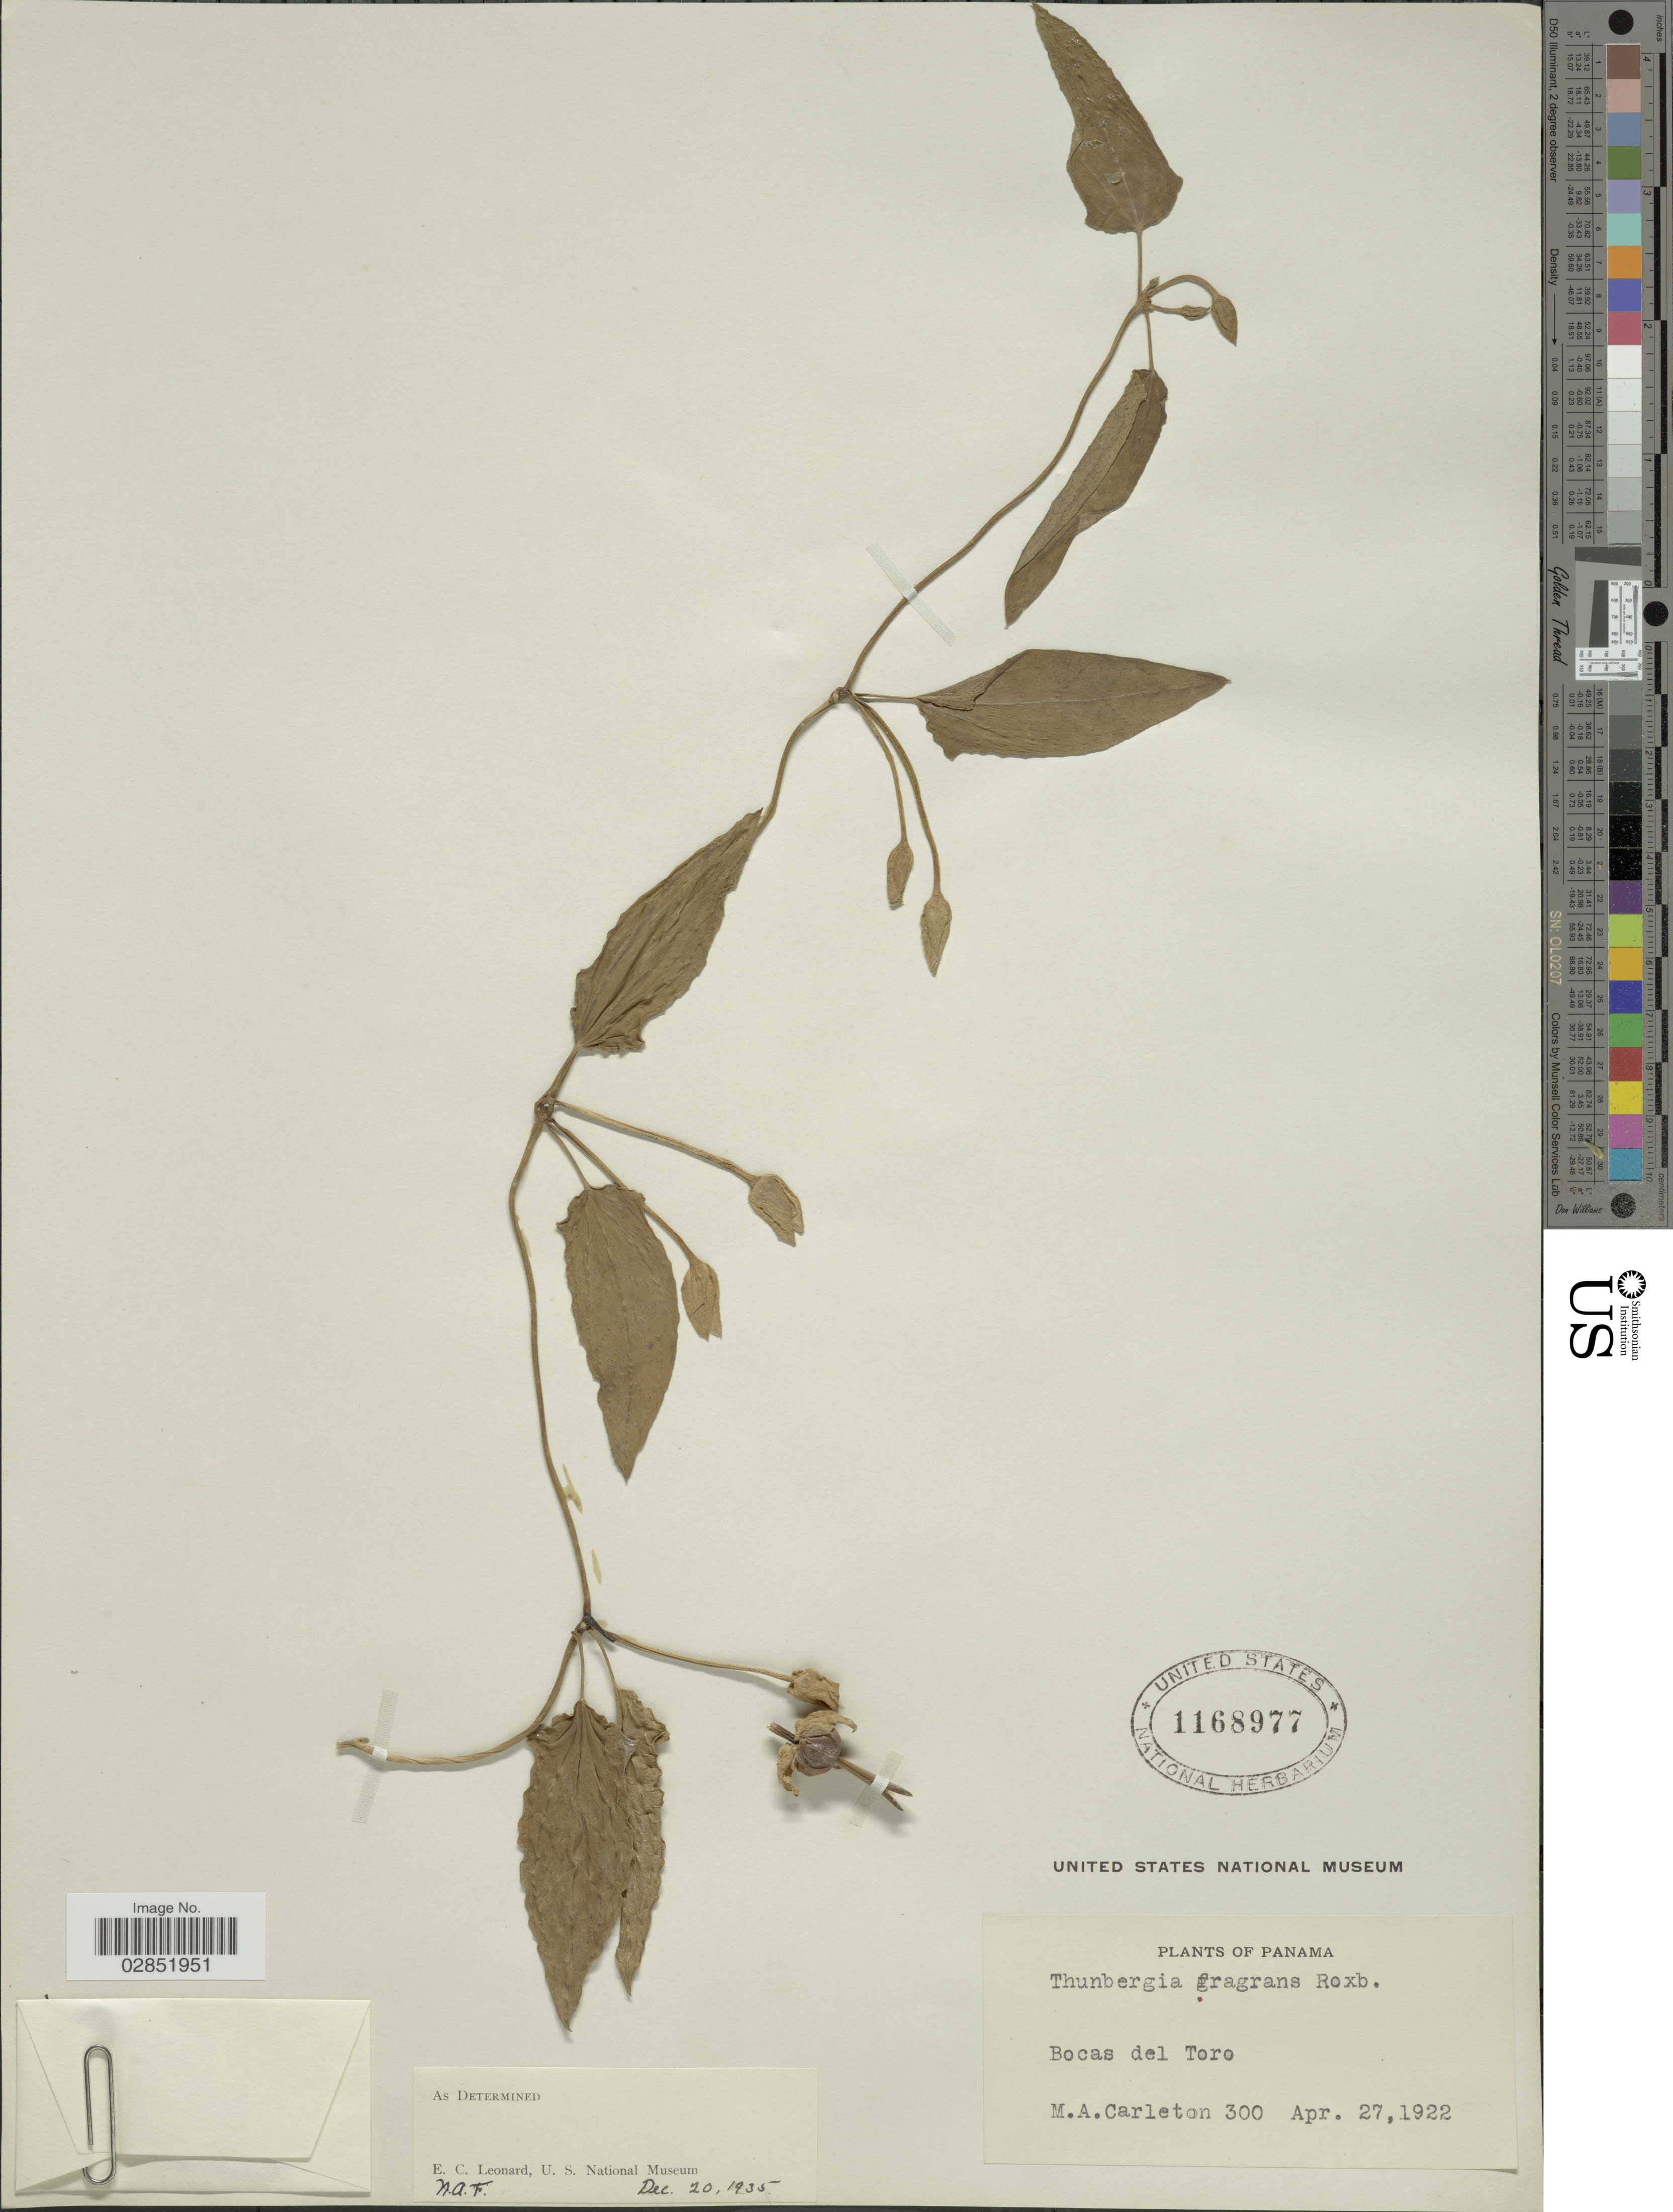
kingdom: Plantae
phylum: Tracheophyta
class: Magnoliopsida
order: Lamiales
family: Acanthaceae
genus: Thunbergia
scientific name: Thunbergia fragrans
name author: Roxb.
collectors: M. A. Carleton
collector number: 300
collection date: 1922-04-27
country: Panama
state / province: Bocas del Toro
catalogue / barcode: US 1168977